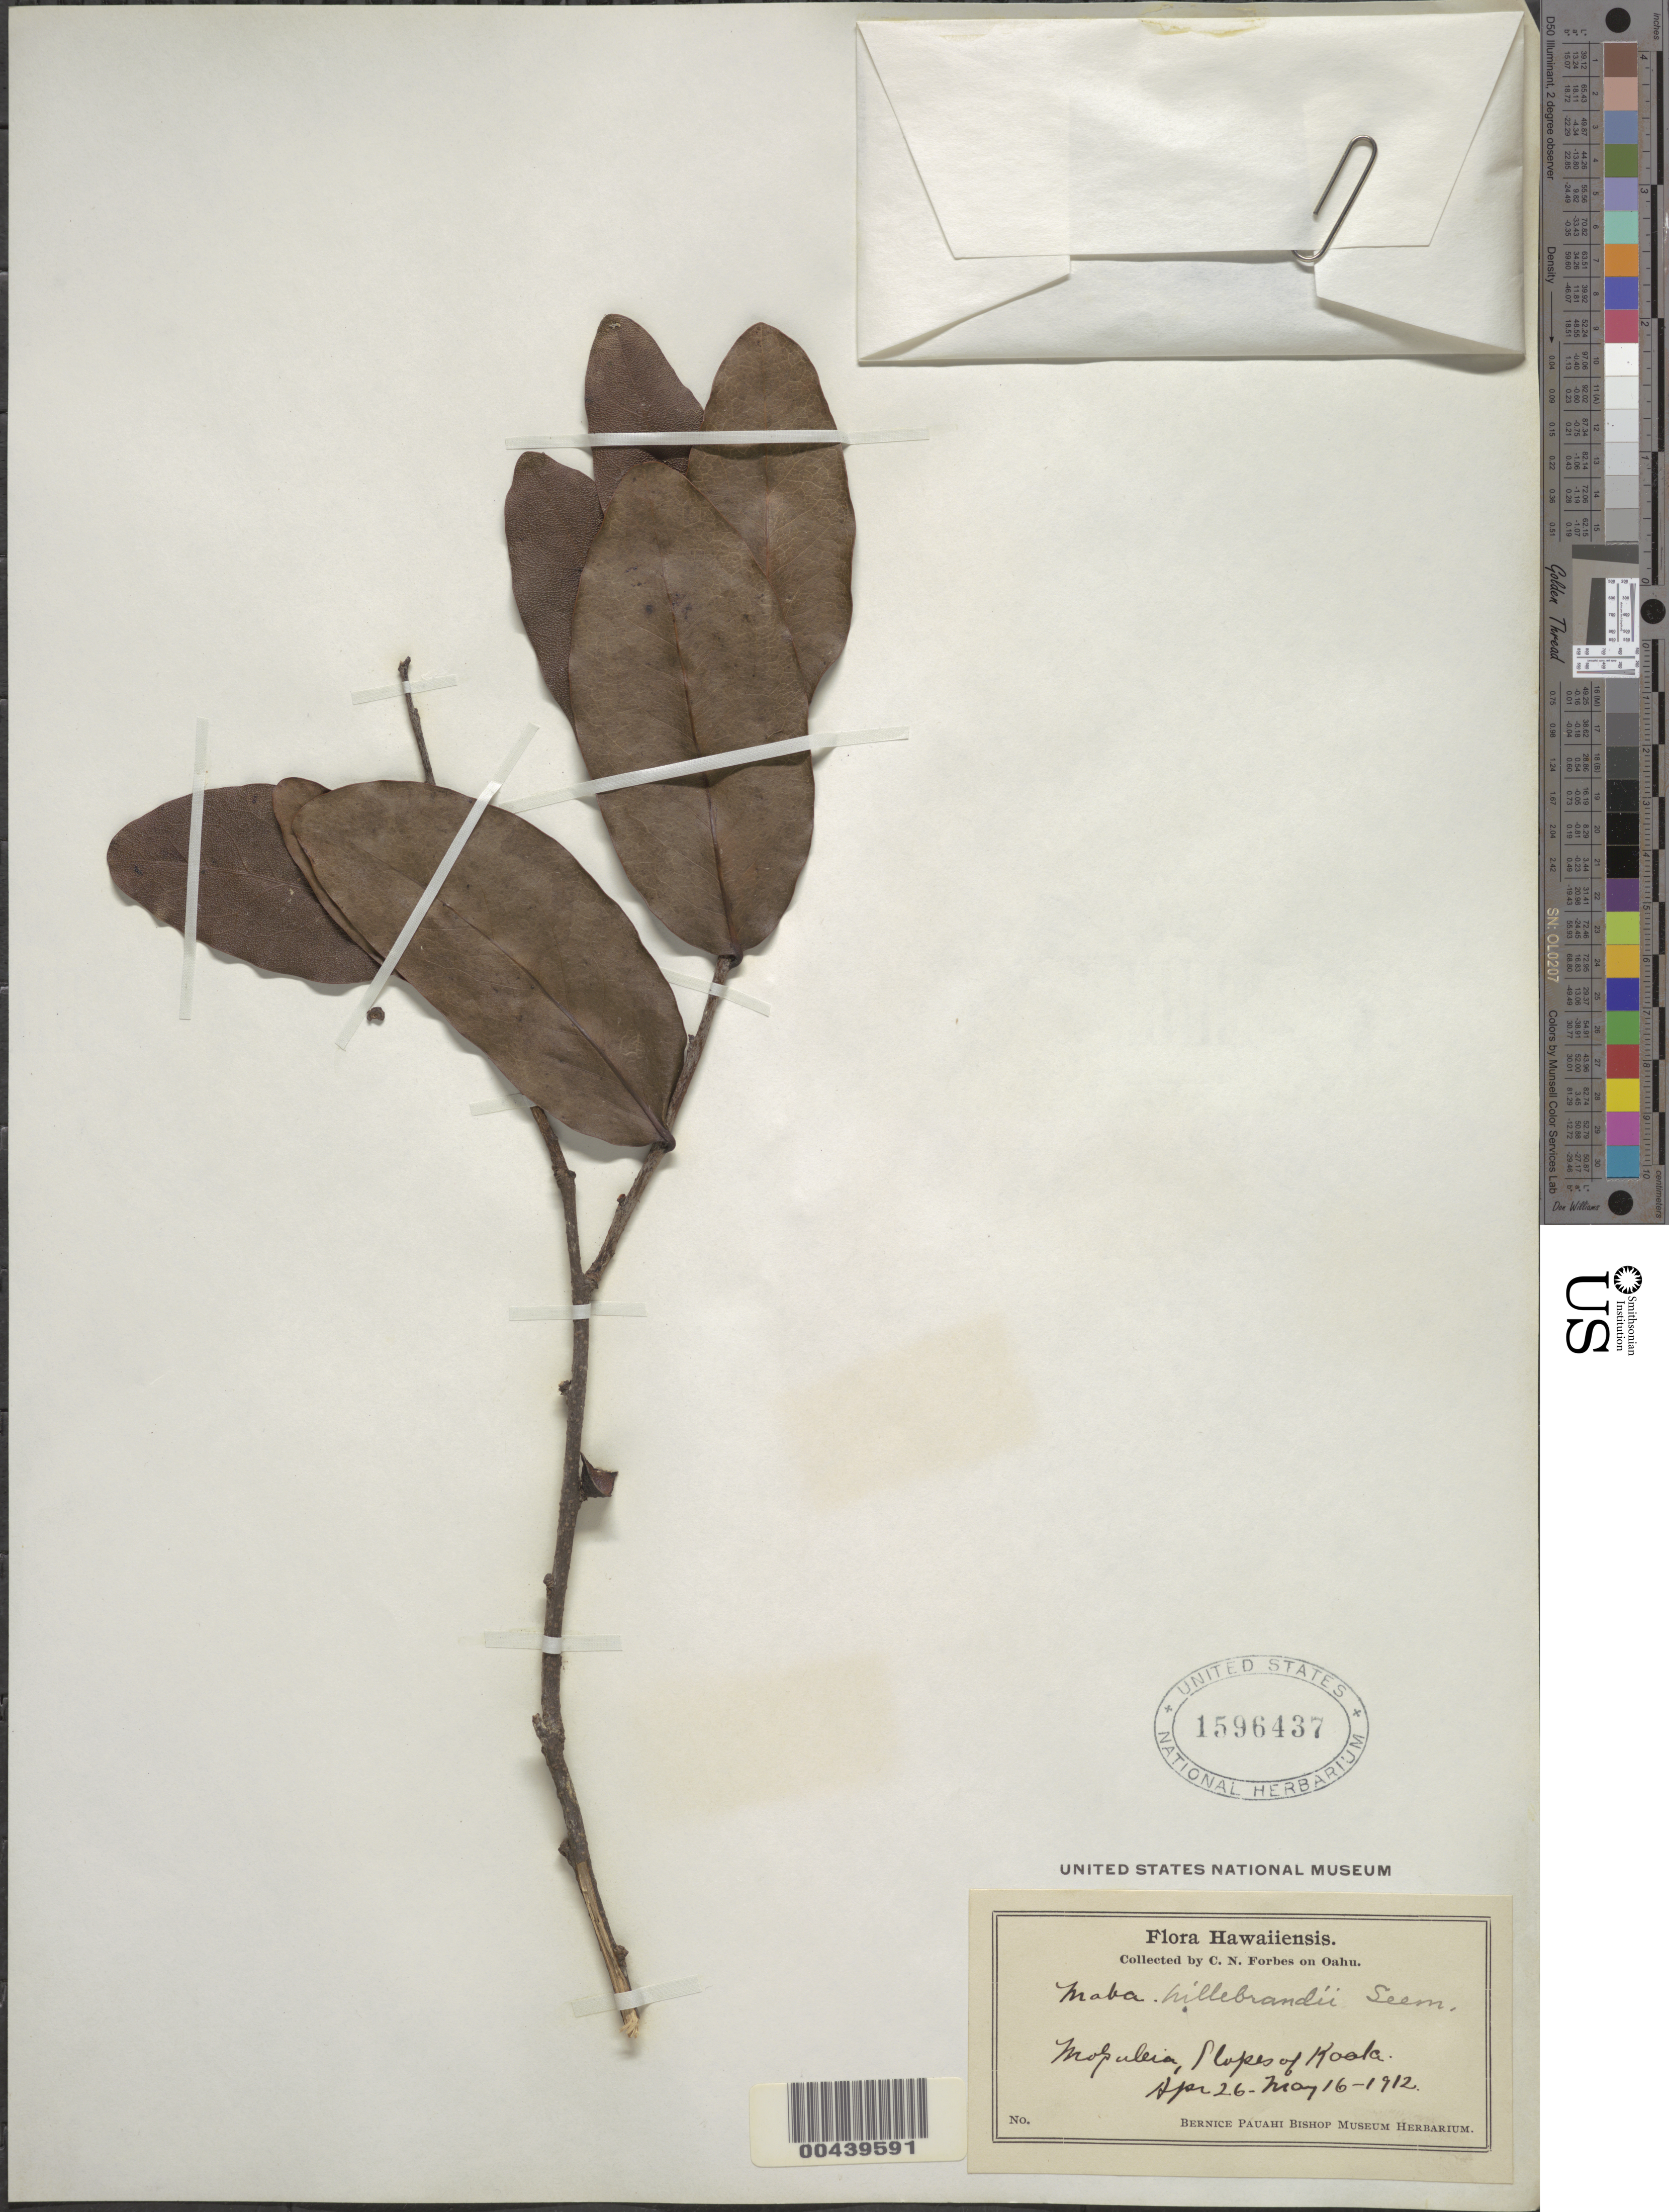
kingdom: Plantae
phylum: Tracheophyta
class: Magnoliopsida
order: Ericales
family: Ebenaceae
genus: Diospyros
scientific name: Diospyros hillebrandii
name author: (Seem.) Fosberg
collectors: C. N. Forbes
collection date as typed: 26 Apr 1912 to 16 May 1912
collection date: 1912-04-26/1912-05-16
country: United States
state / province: Hawaii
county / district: Honolulu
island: Oahu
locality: Mokuleia, slopes of Kaala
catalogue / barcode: US 1596437